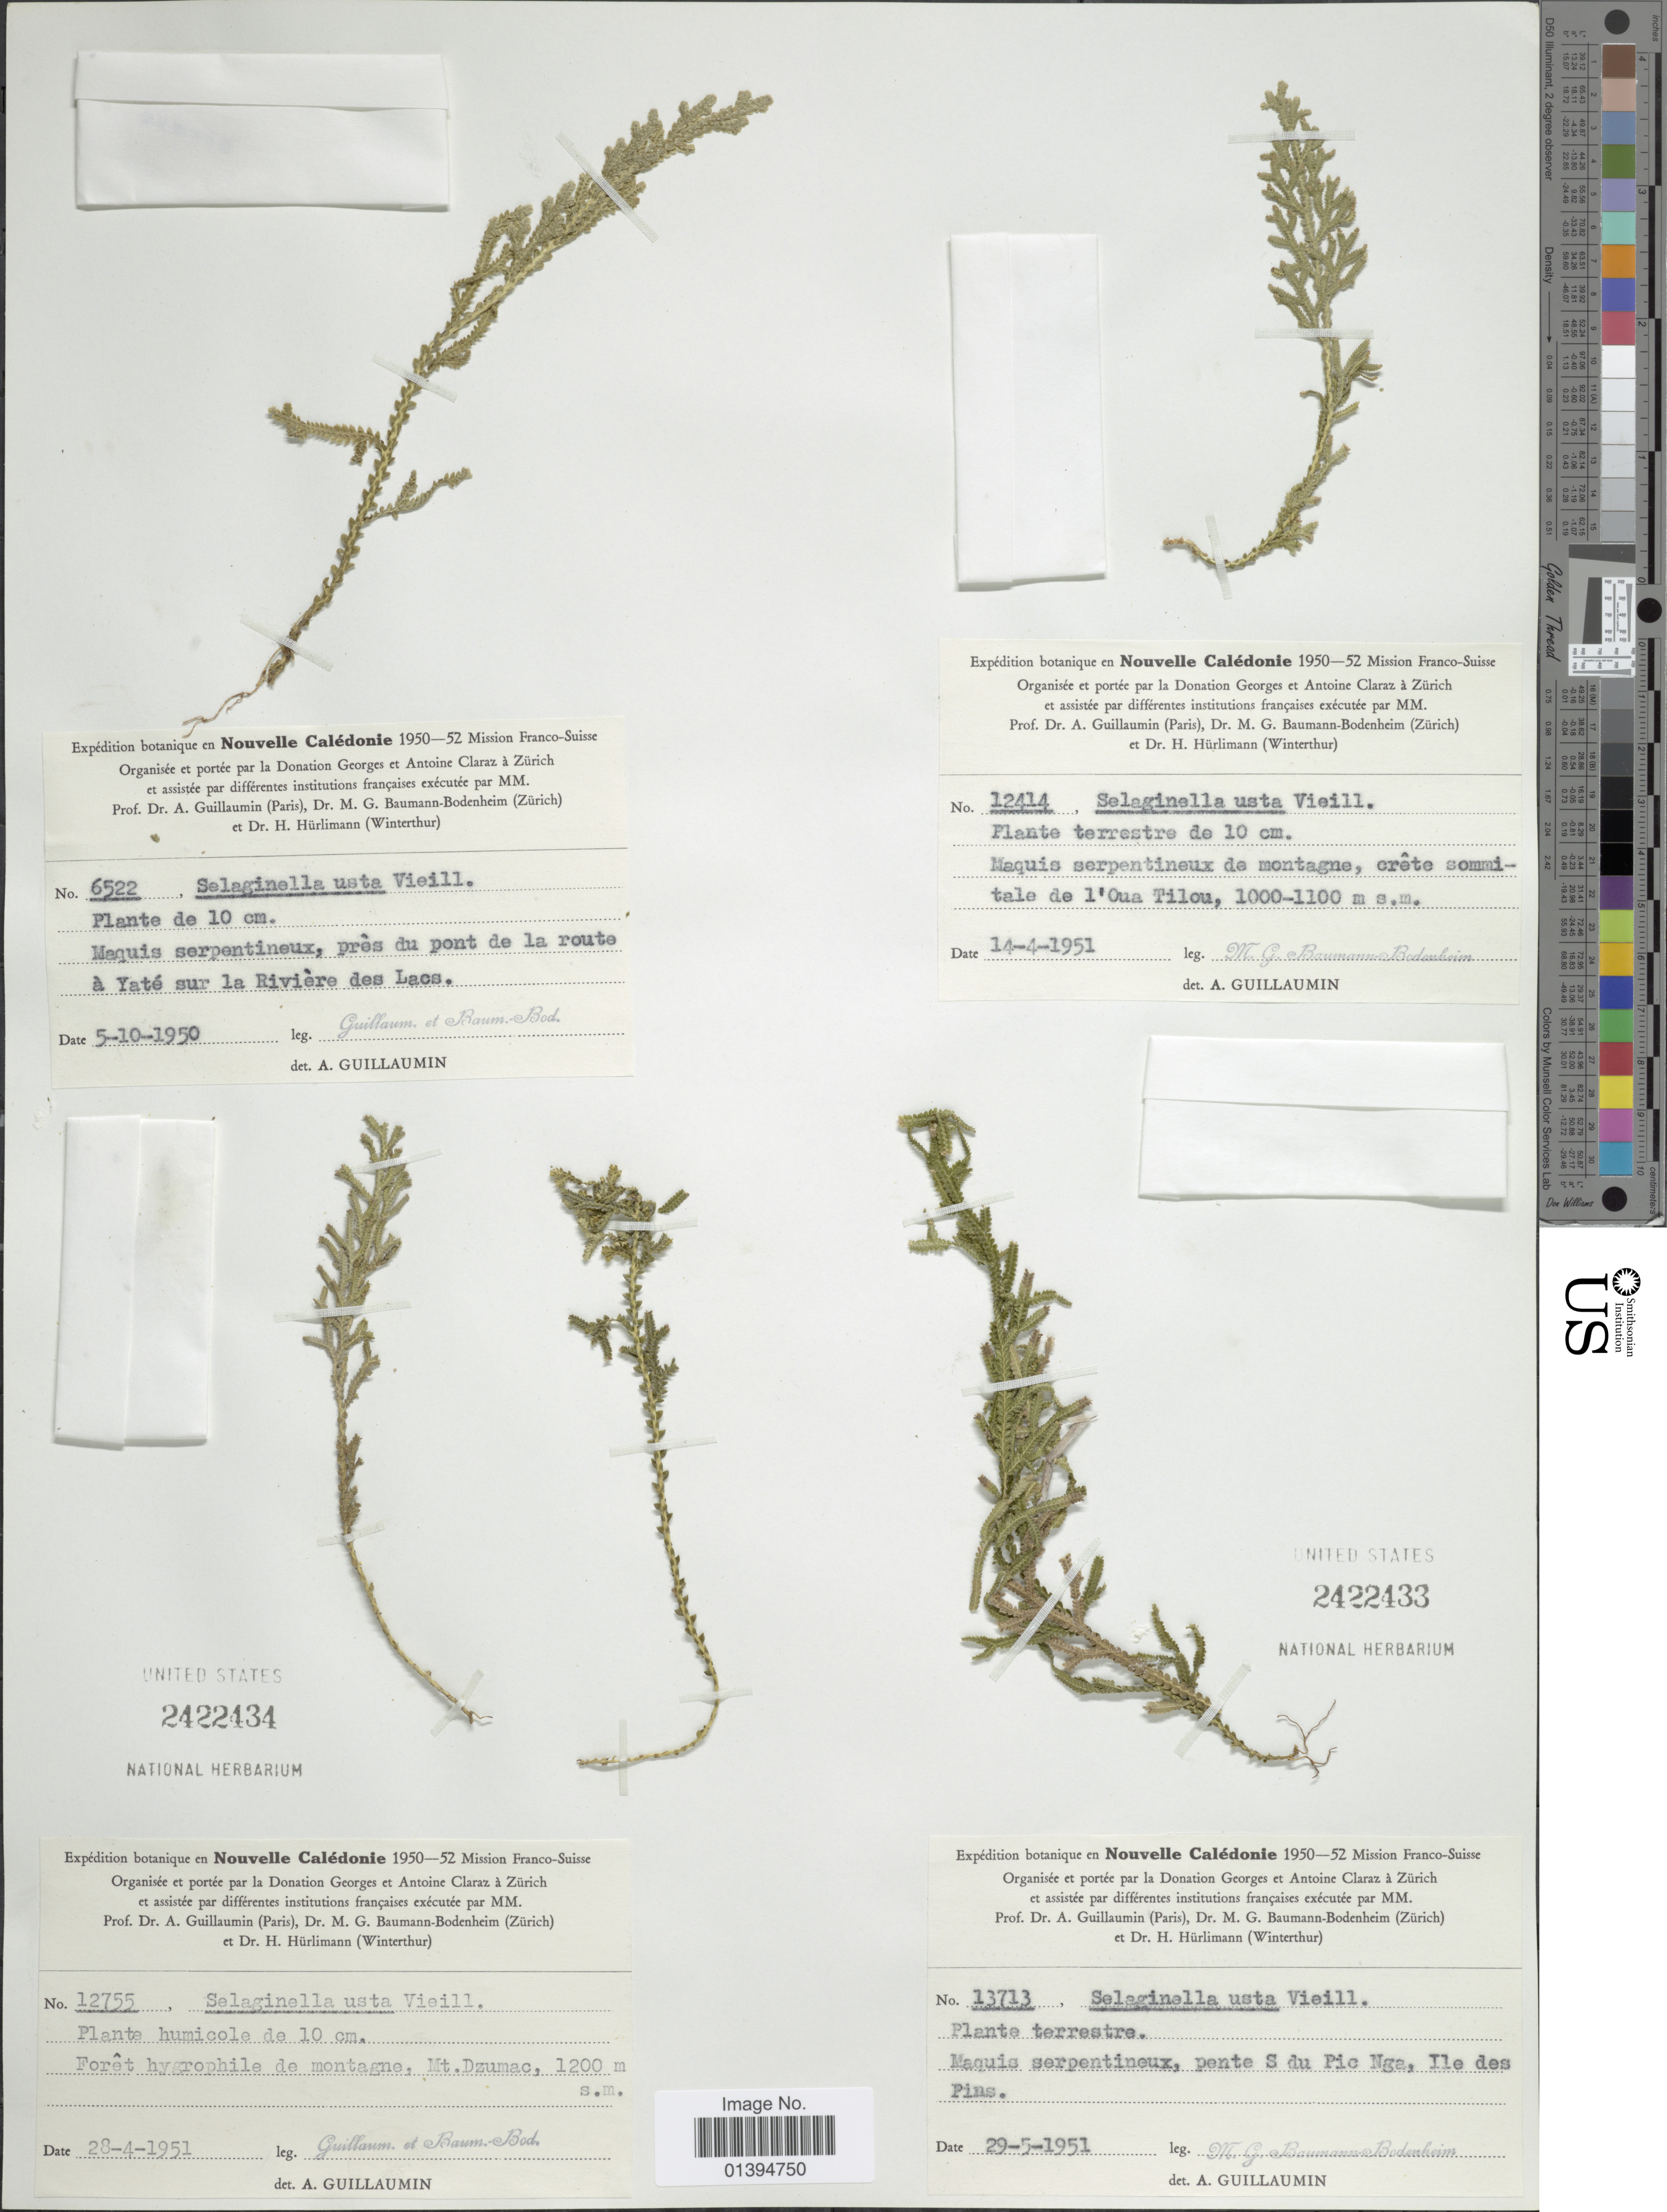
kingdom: Plantae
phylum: Tracheophyta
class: Lycopodiopsida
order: Selaginellales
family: Selaginellaceae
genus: Selaginella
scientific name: Selaginella neocaledonica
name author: Baker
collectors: A. Guillaumin & M. G. Baumann-Bodenheim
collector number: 6522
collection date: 1950-10-05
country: New Caledonia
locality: Pres du pont de la route a Yate sur la riviere des Laos